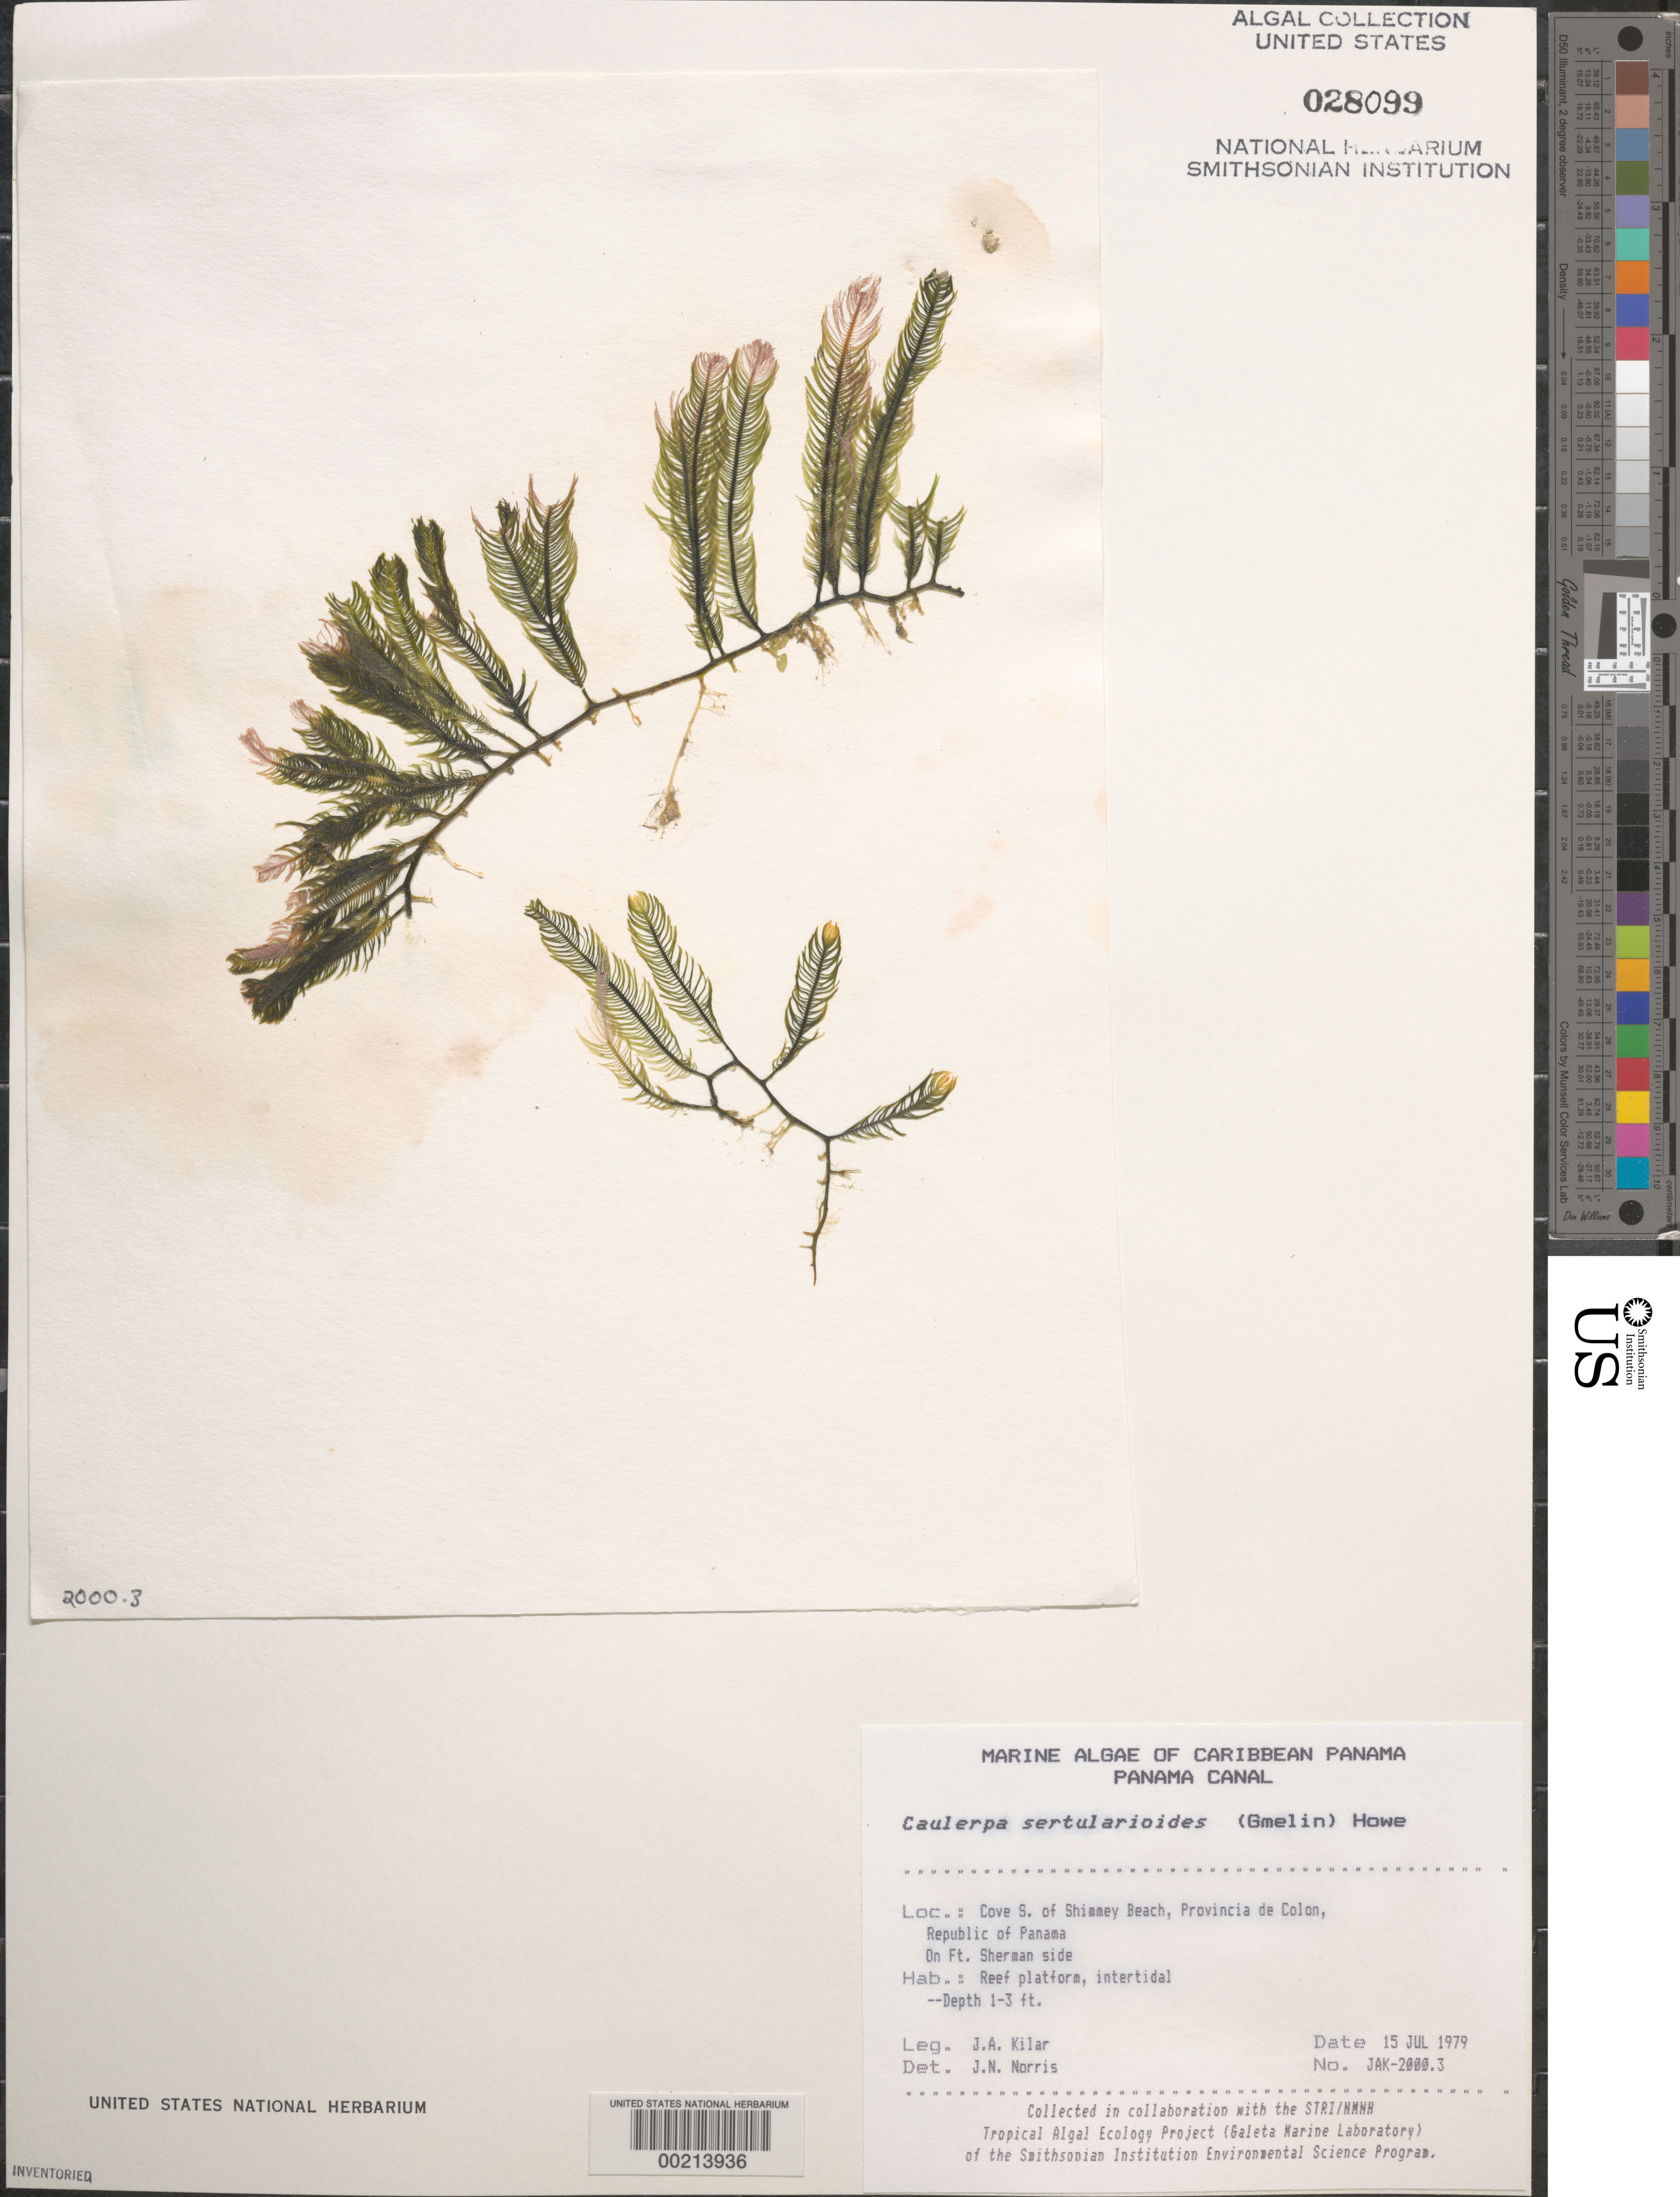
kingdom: Plantae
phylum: Chlorophyta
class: Ulvophyceae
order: Bryopsidales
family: Caulerpaceae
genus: Caulerpa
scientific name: Caulerpa sertularioides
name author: (S.G. Gmel.) M. Howe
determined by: Norris, James N.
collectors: J. A. Kilar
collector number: JAK-2000.3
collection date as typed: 15 Jul 1979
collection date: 1979-07-15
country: Panama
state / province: Colón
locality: Cove south of Shimmey Beach, Fort Sherman side, Panama Canal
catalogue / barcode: US 28099